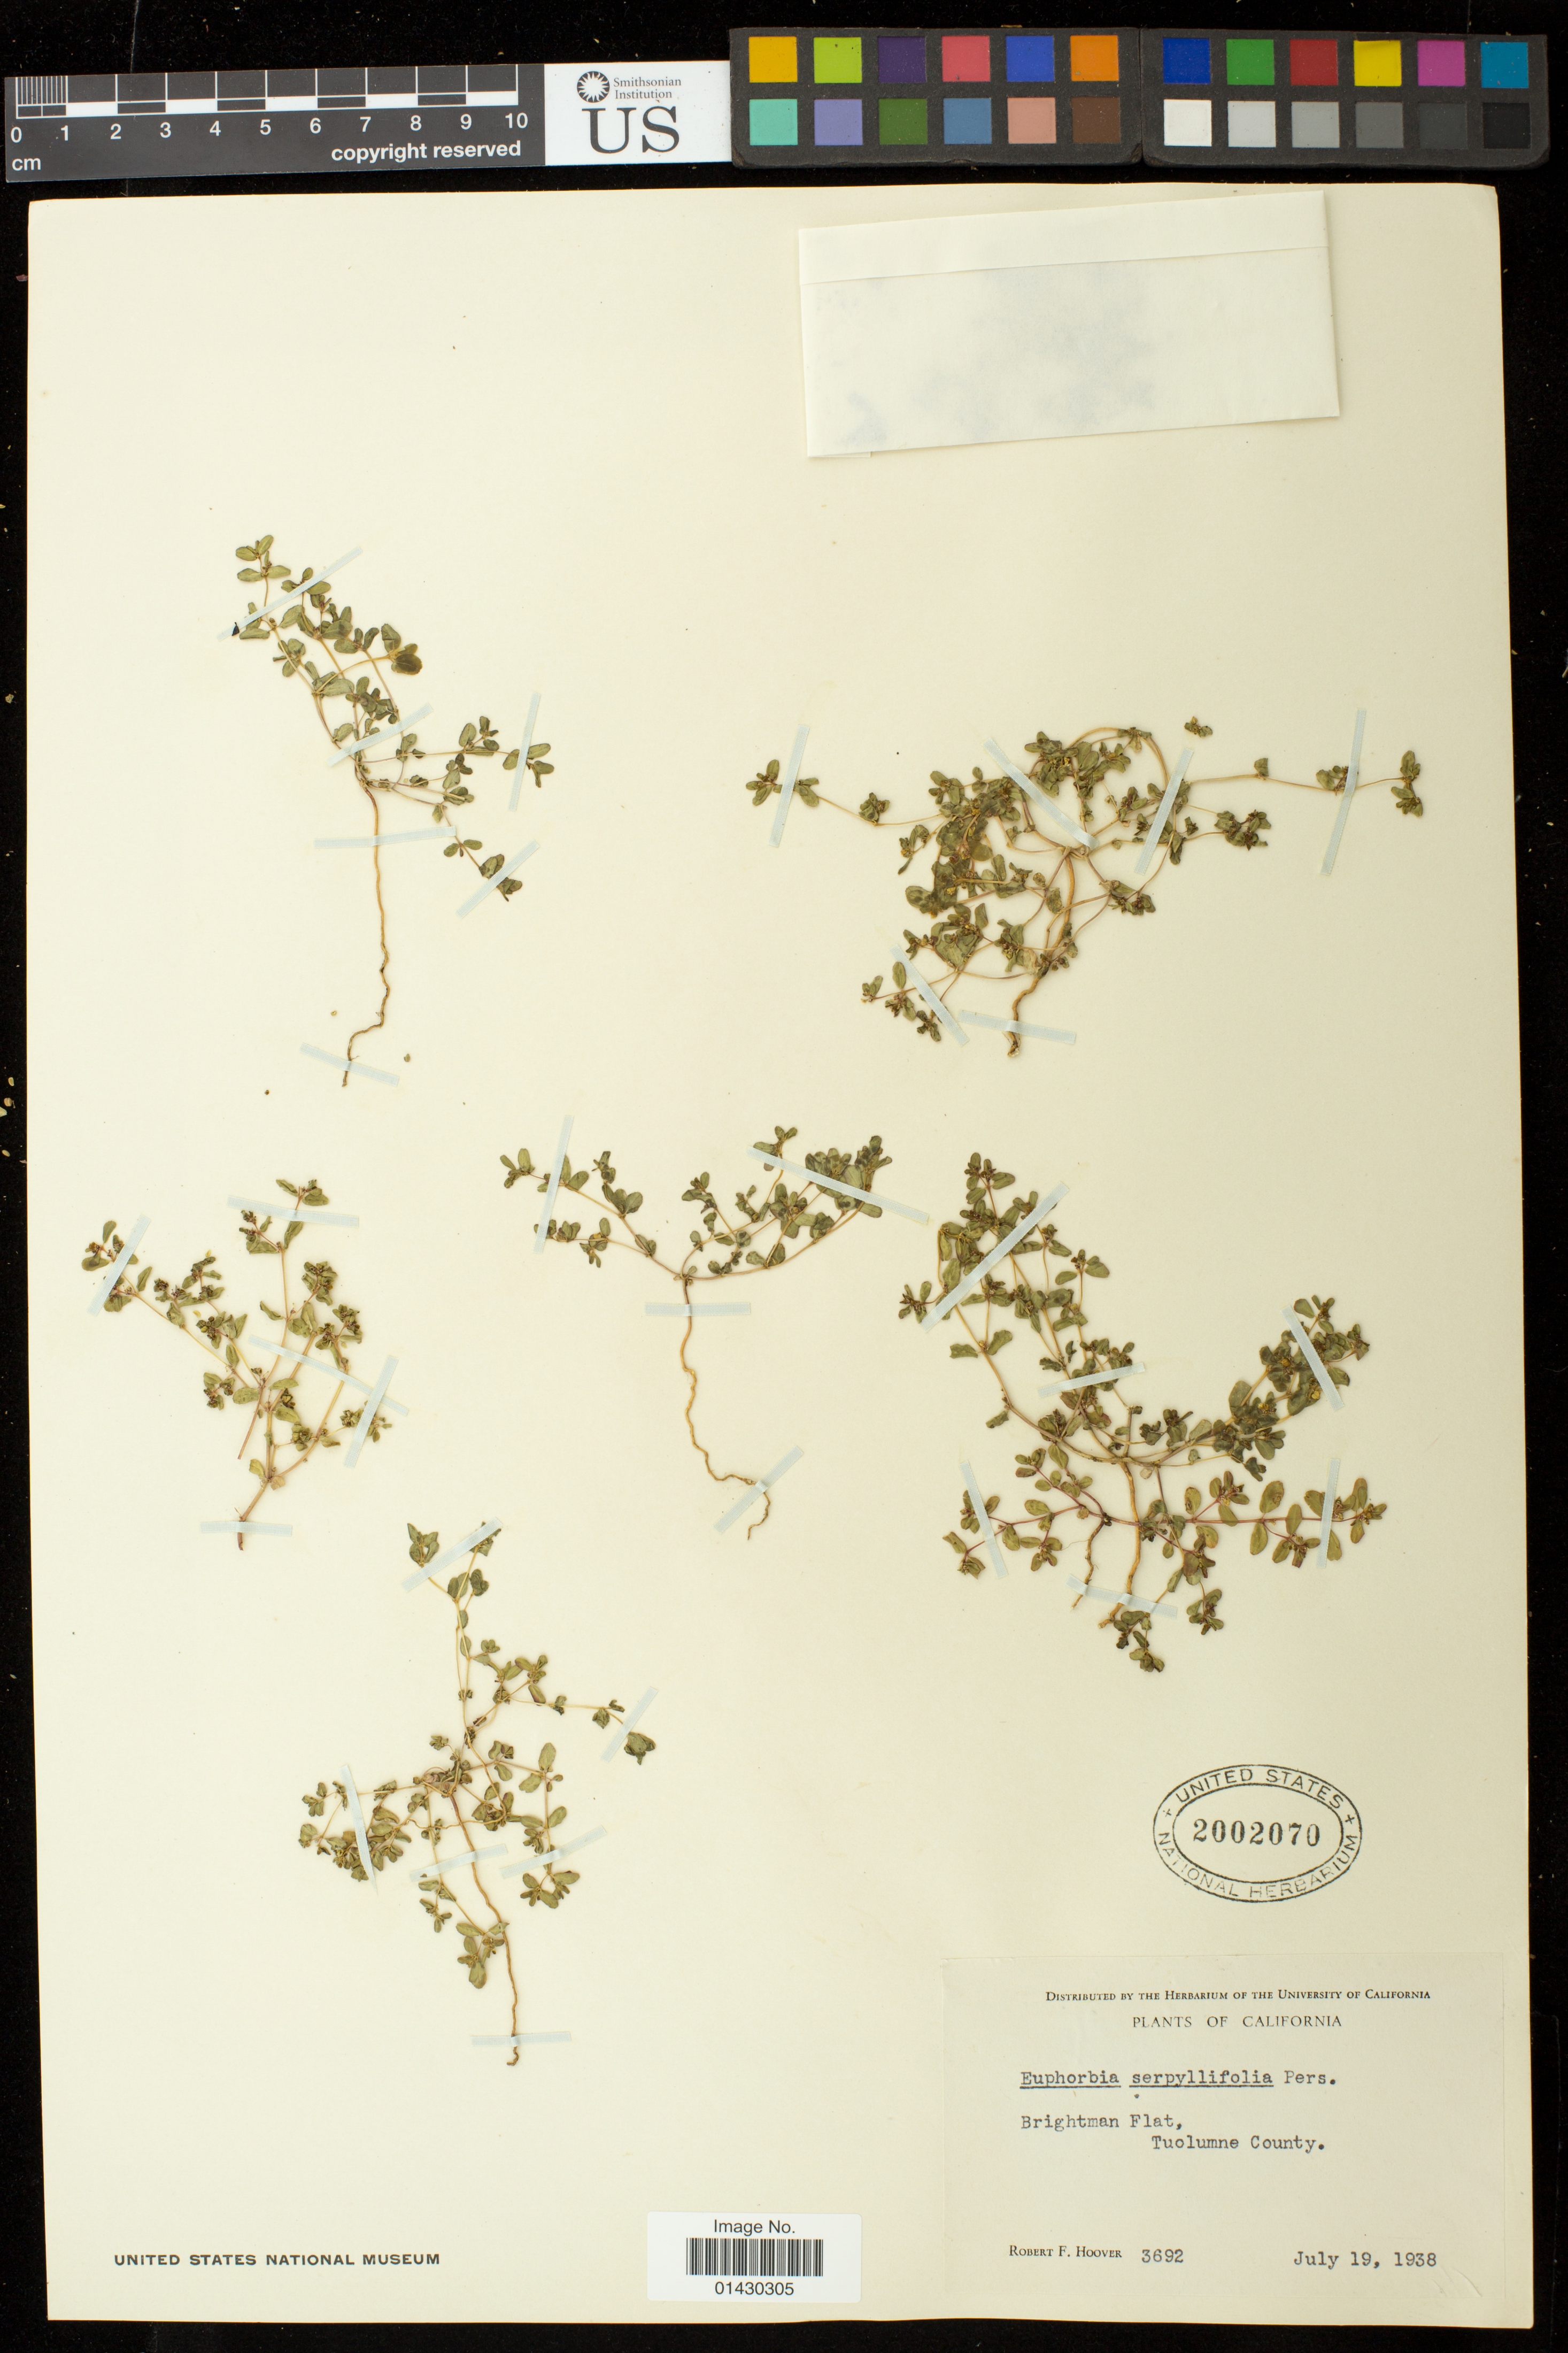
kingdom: Plantae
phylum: Tracheophyta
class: Magnoliopsida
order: Malpighiales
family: Euphorbiaceae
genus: Euphorbia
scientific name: Euphorbia serpillifolia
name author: Pers.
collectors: R. F. Hoover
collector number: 3692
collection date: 1938-07-19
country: United States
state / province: California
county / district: Tuolumne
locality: Brightman Flat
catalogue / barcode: US 2002070